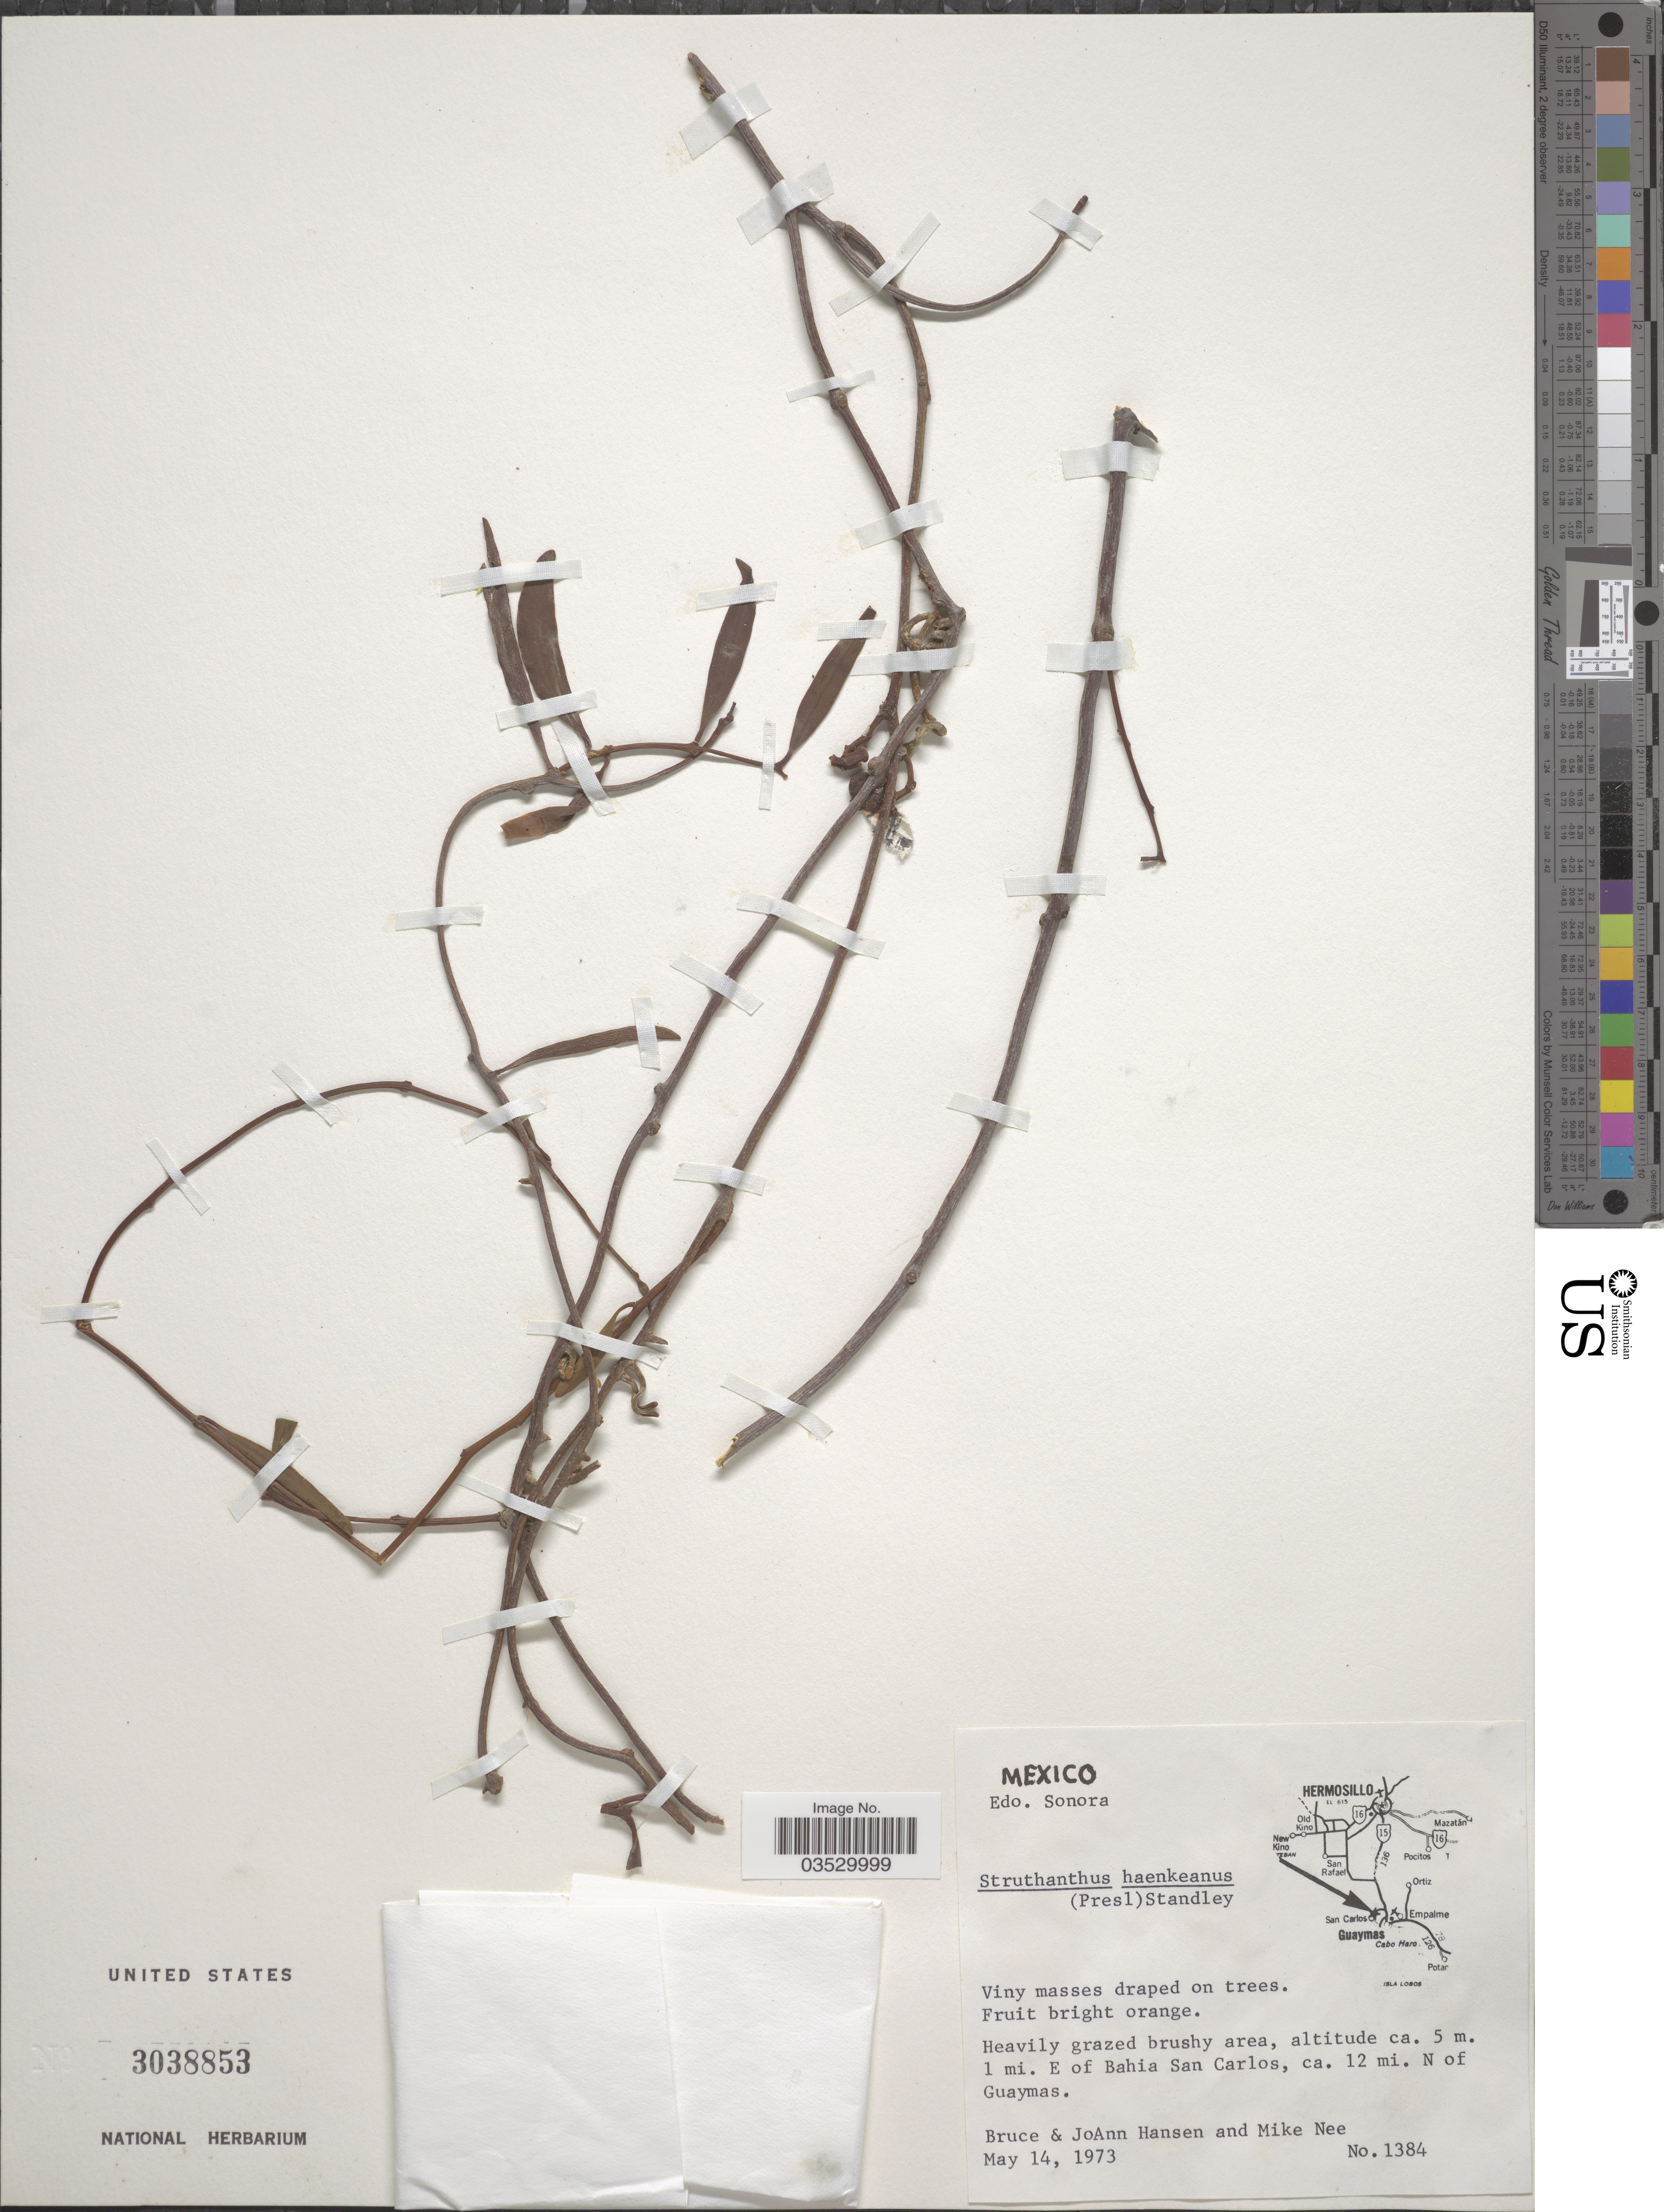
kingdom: Plantae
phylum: Tracheophyta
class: Magnoliopsida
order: Santalales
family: Loranthaceae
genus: Struthanthus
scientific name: Struthanthus haenkeanus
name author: Standl.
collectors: B. Hansen, J. Hansen & M. Nee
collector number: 1384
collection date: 1973-05-14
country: Mexico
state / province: Sonora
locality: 1 mi. E of Bahia San Carlos, ca. 12 mi. N of Guaymas.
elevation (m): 5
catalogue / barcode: US 3038853